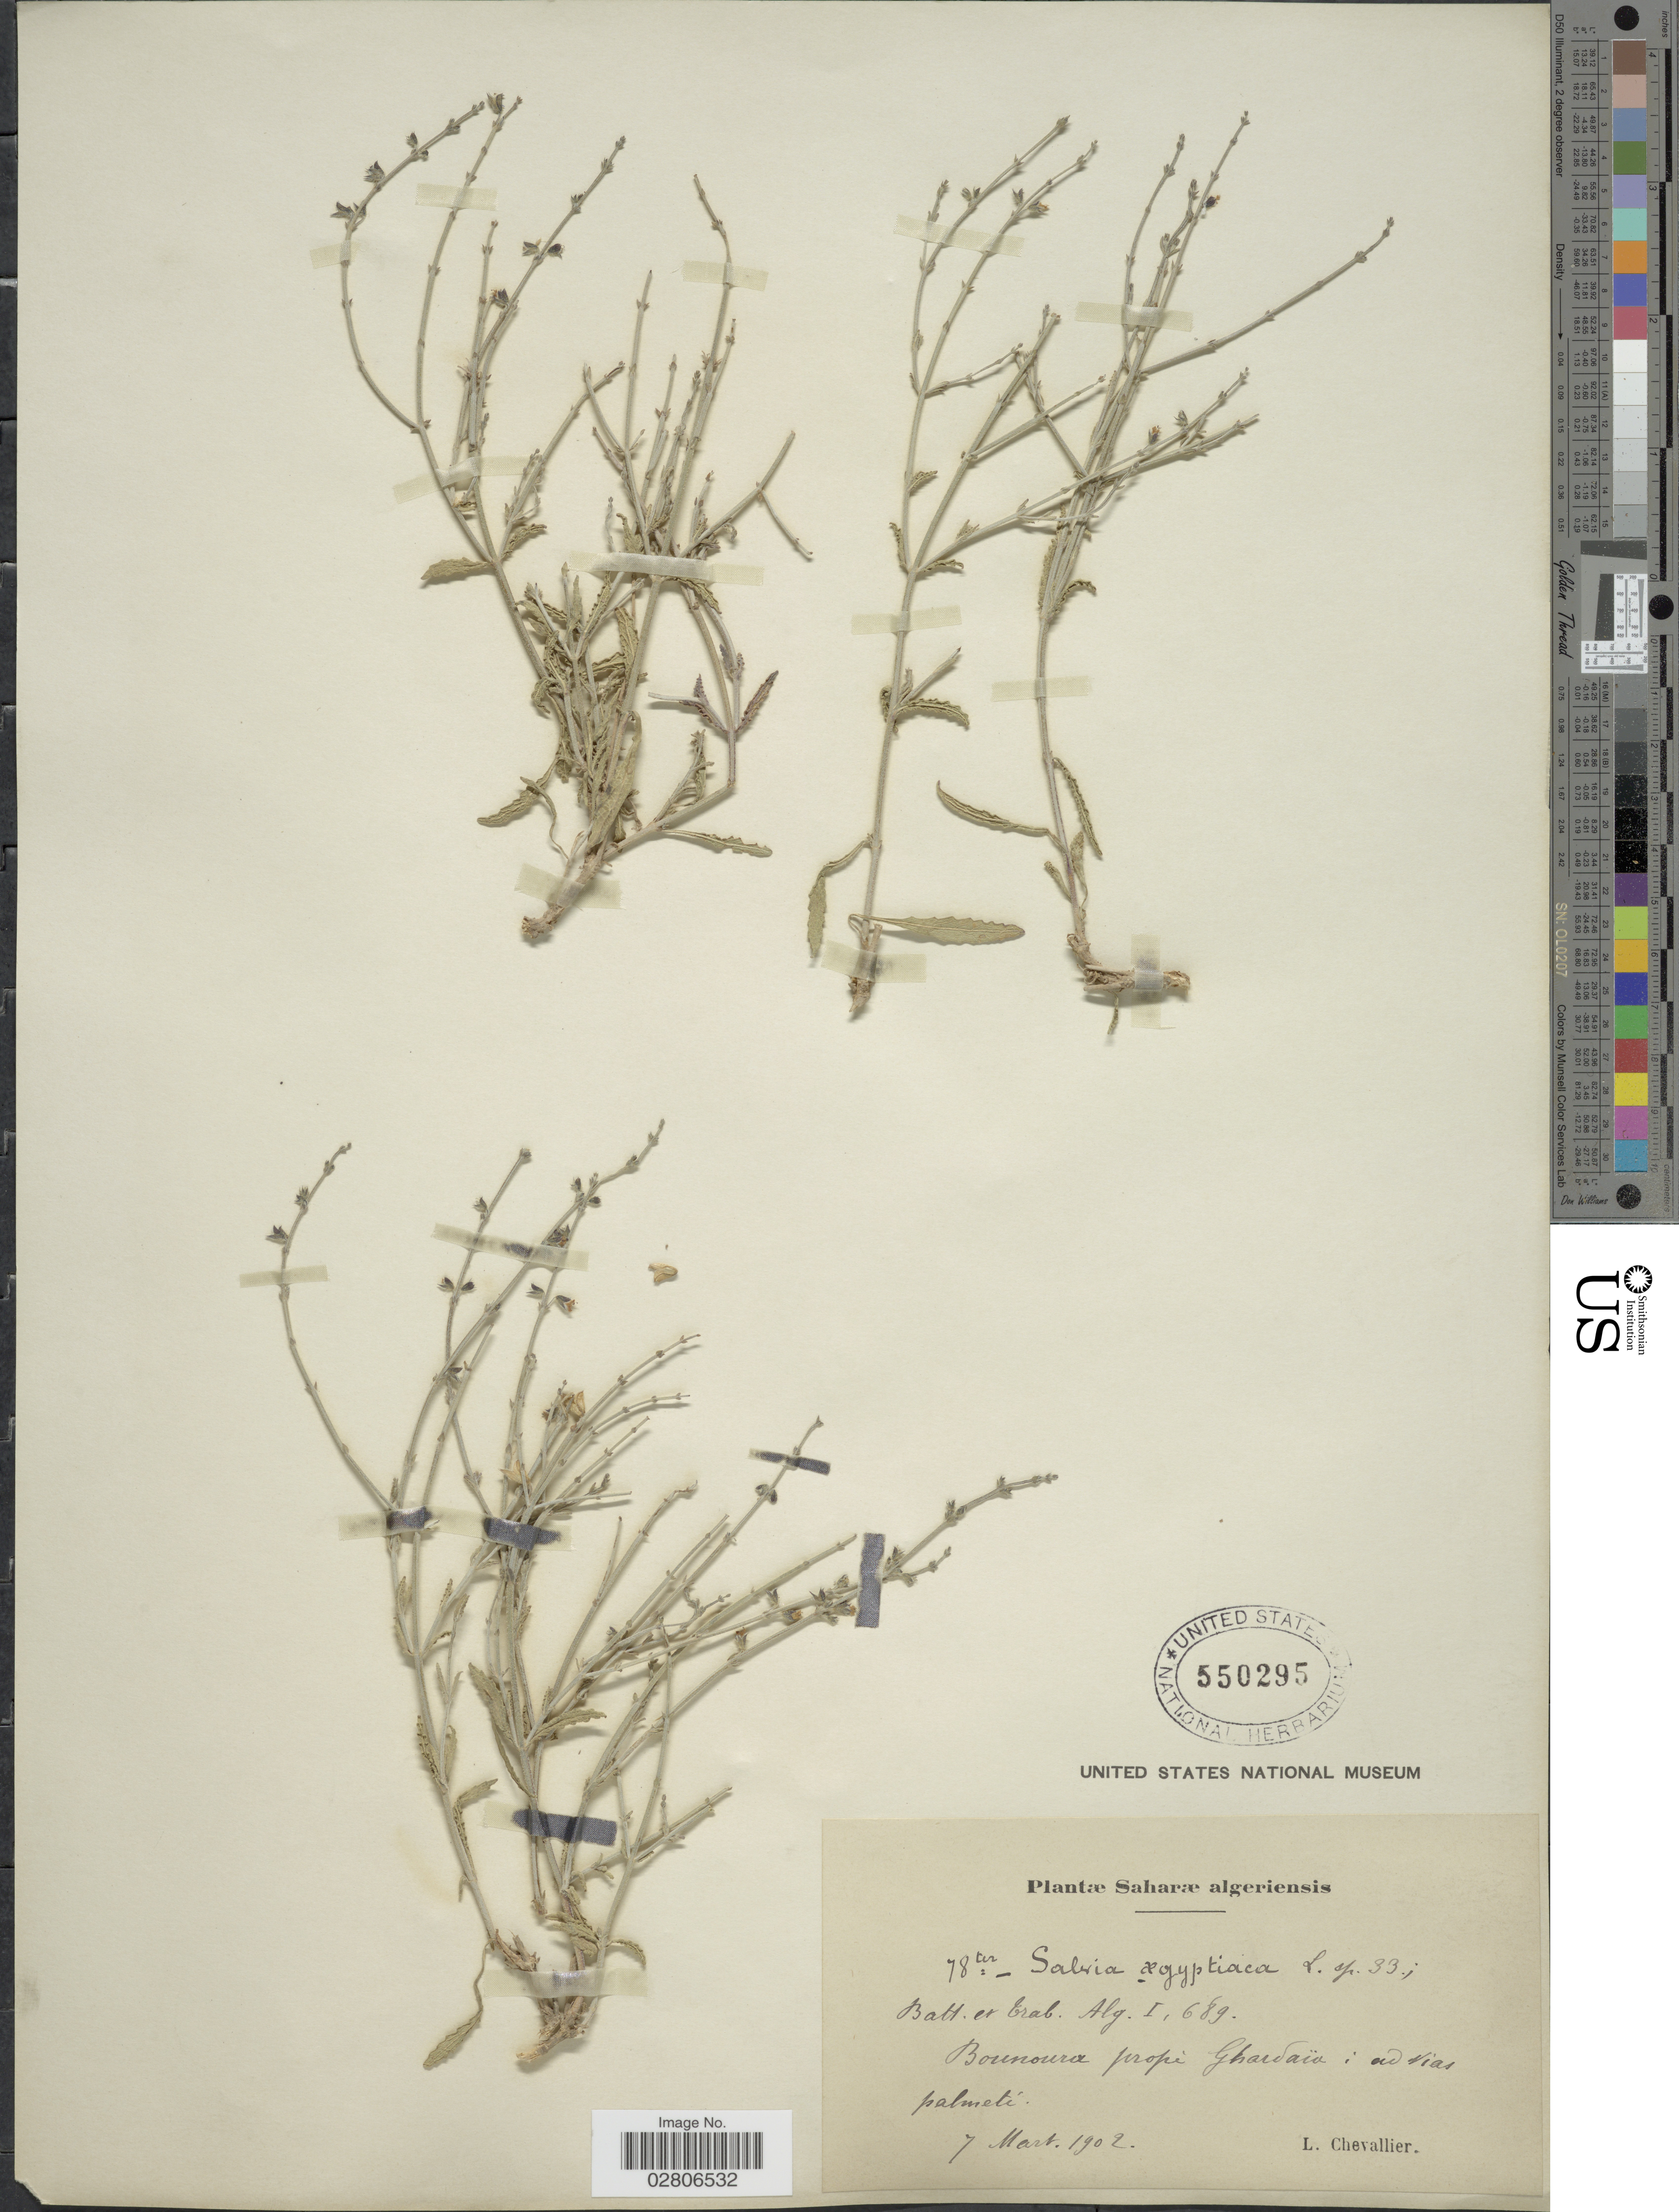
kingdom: Plantae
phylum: Tracheophyta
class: Magnoliopsida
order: Lamiales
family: Lamiaceae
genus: Salvia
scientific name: Salvia aegyptiaca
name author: L.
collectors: L. Chevallier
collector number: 78ter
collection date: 1902-03-07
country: Algeria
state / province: Ghardaïa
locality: Saharæ algeriensis, Bounoura prope Ghardaïa.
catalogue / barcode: US 550295